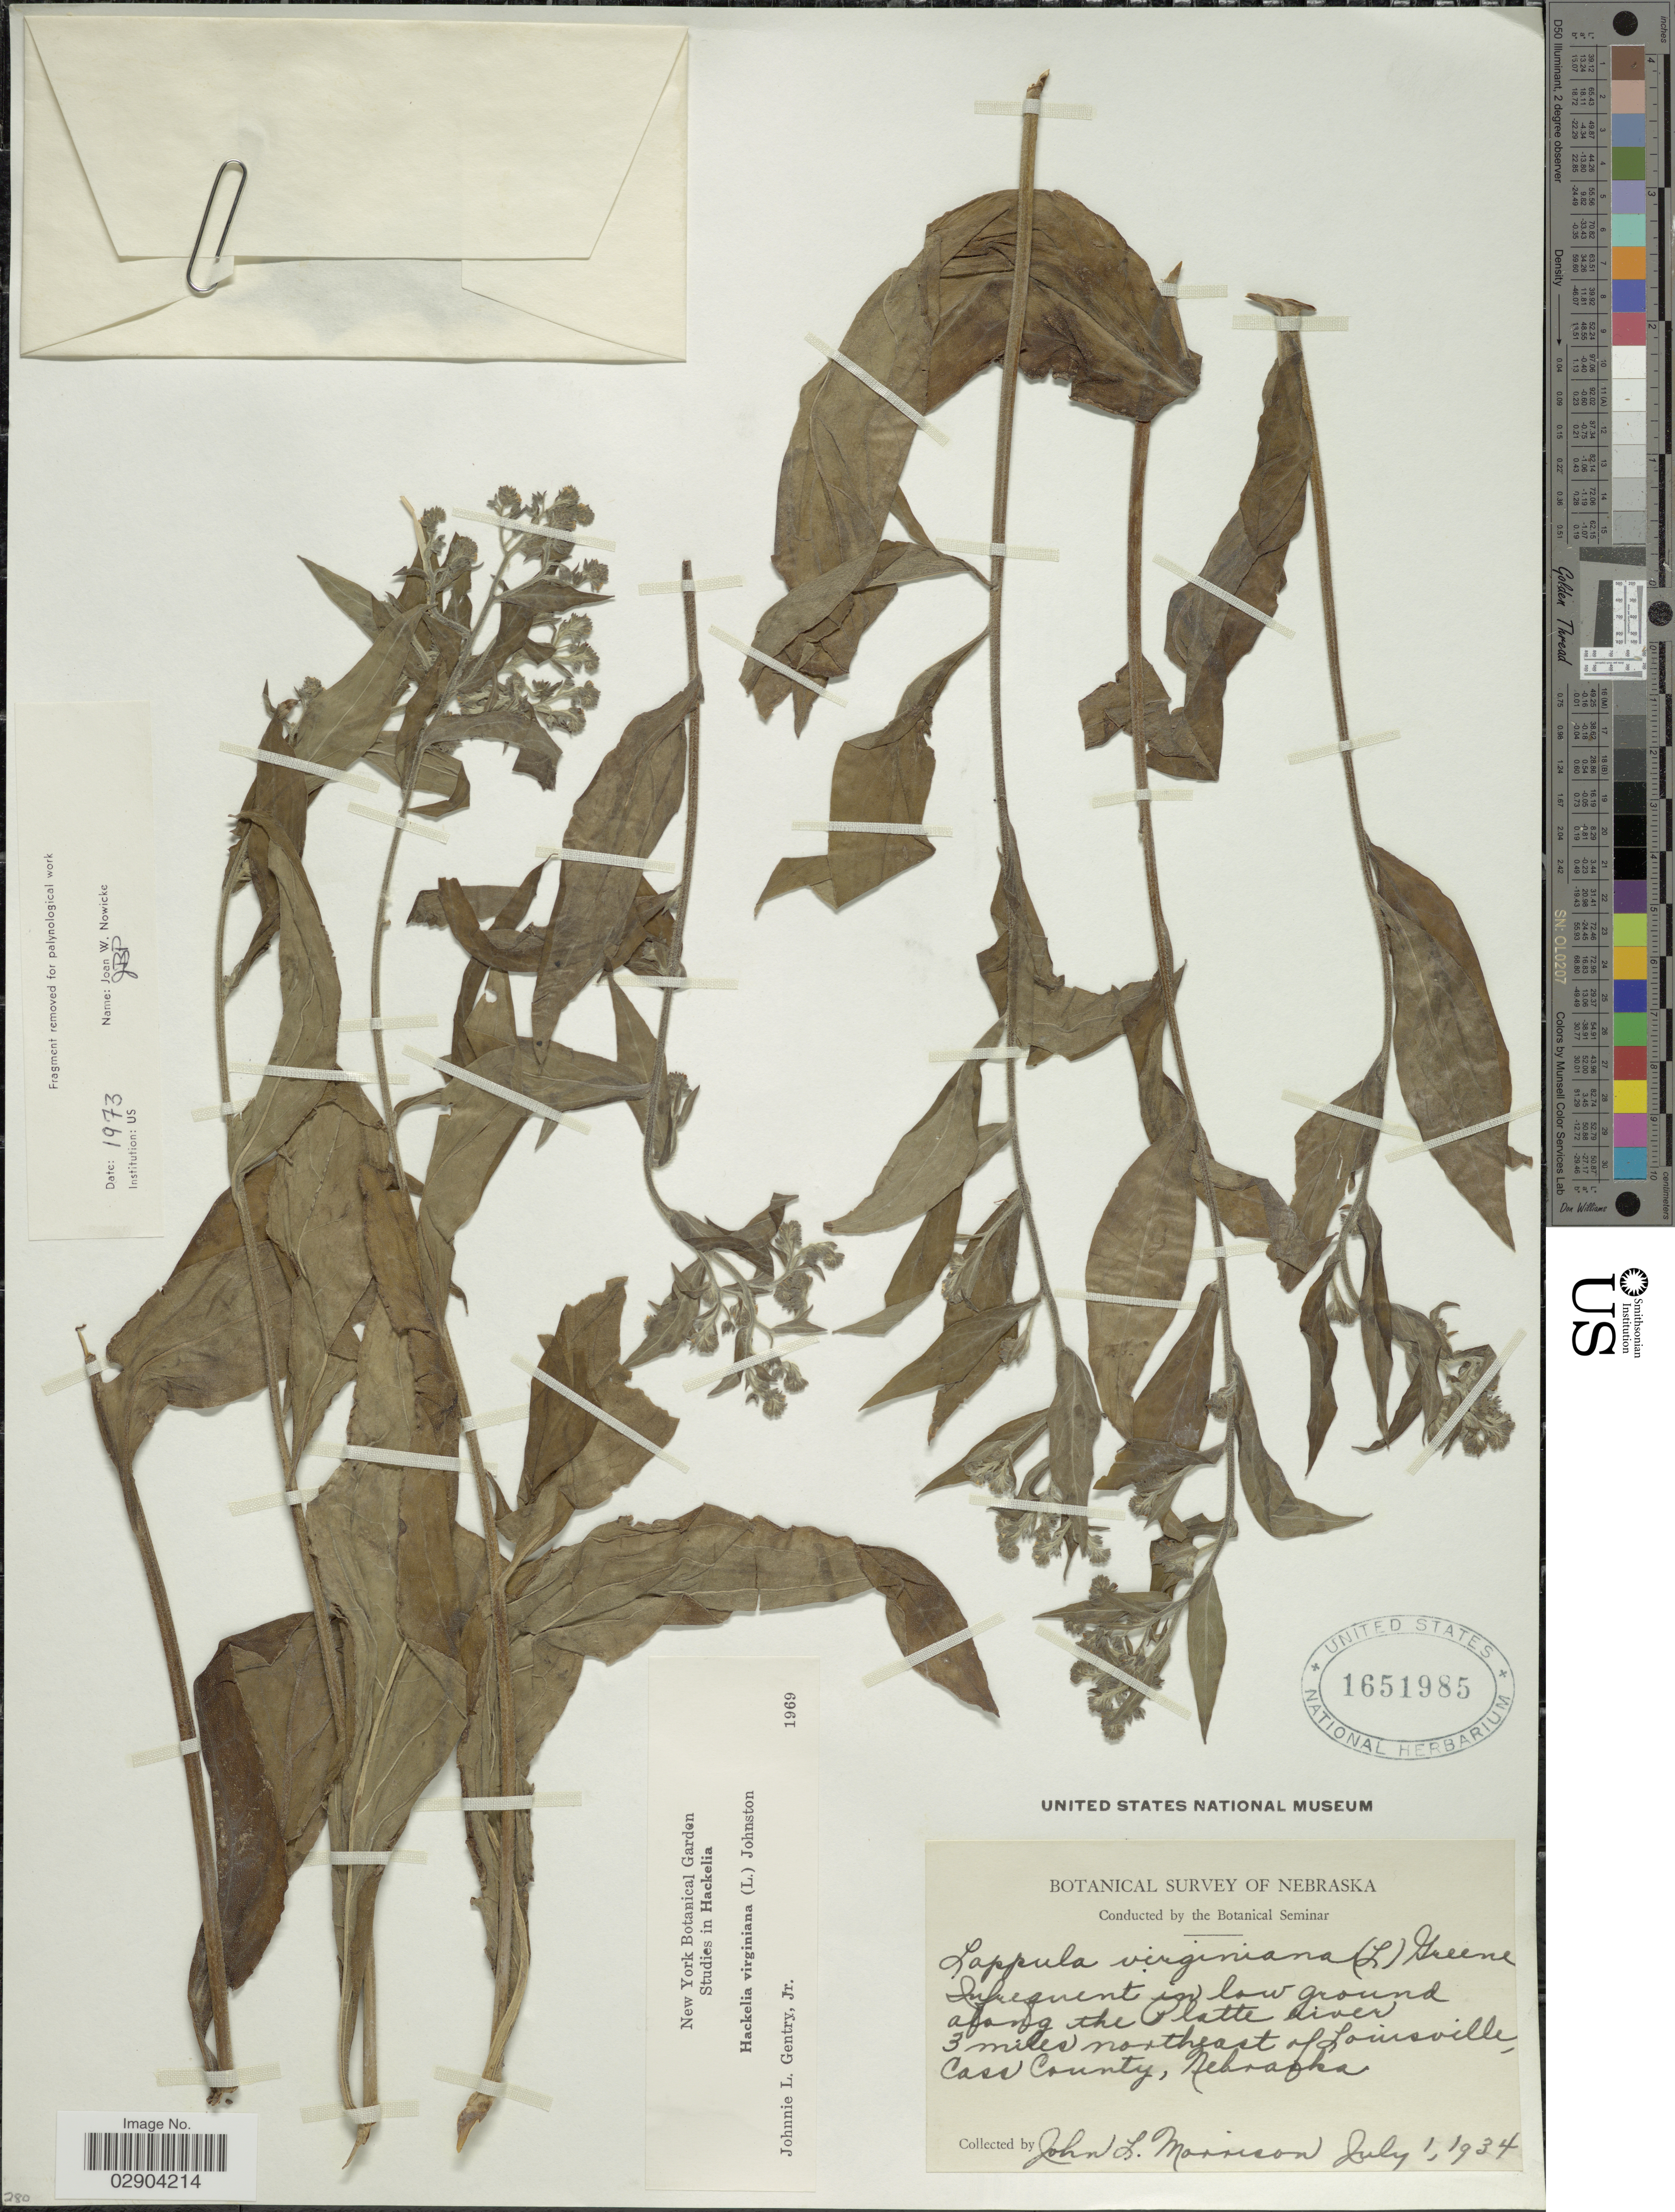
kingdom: Plantae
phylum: Tracheophyta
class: Magnoliopsida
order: Boraginales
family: Boraginaceae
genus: Hackelia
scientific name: Hackelia virginiana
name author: (L.) I.M. Johnst.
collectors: J. Morrison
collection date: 1934-07-01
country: United States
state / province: Nebraska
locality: Infrequent in low ground along the Platte river 3 miles northeast of Louisville, Cass County.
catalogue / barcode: US 1651985